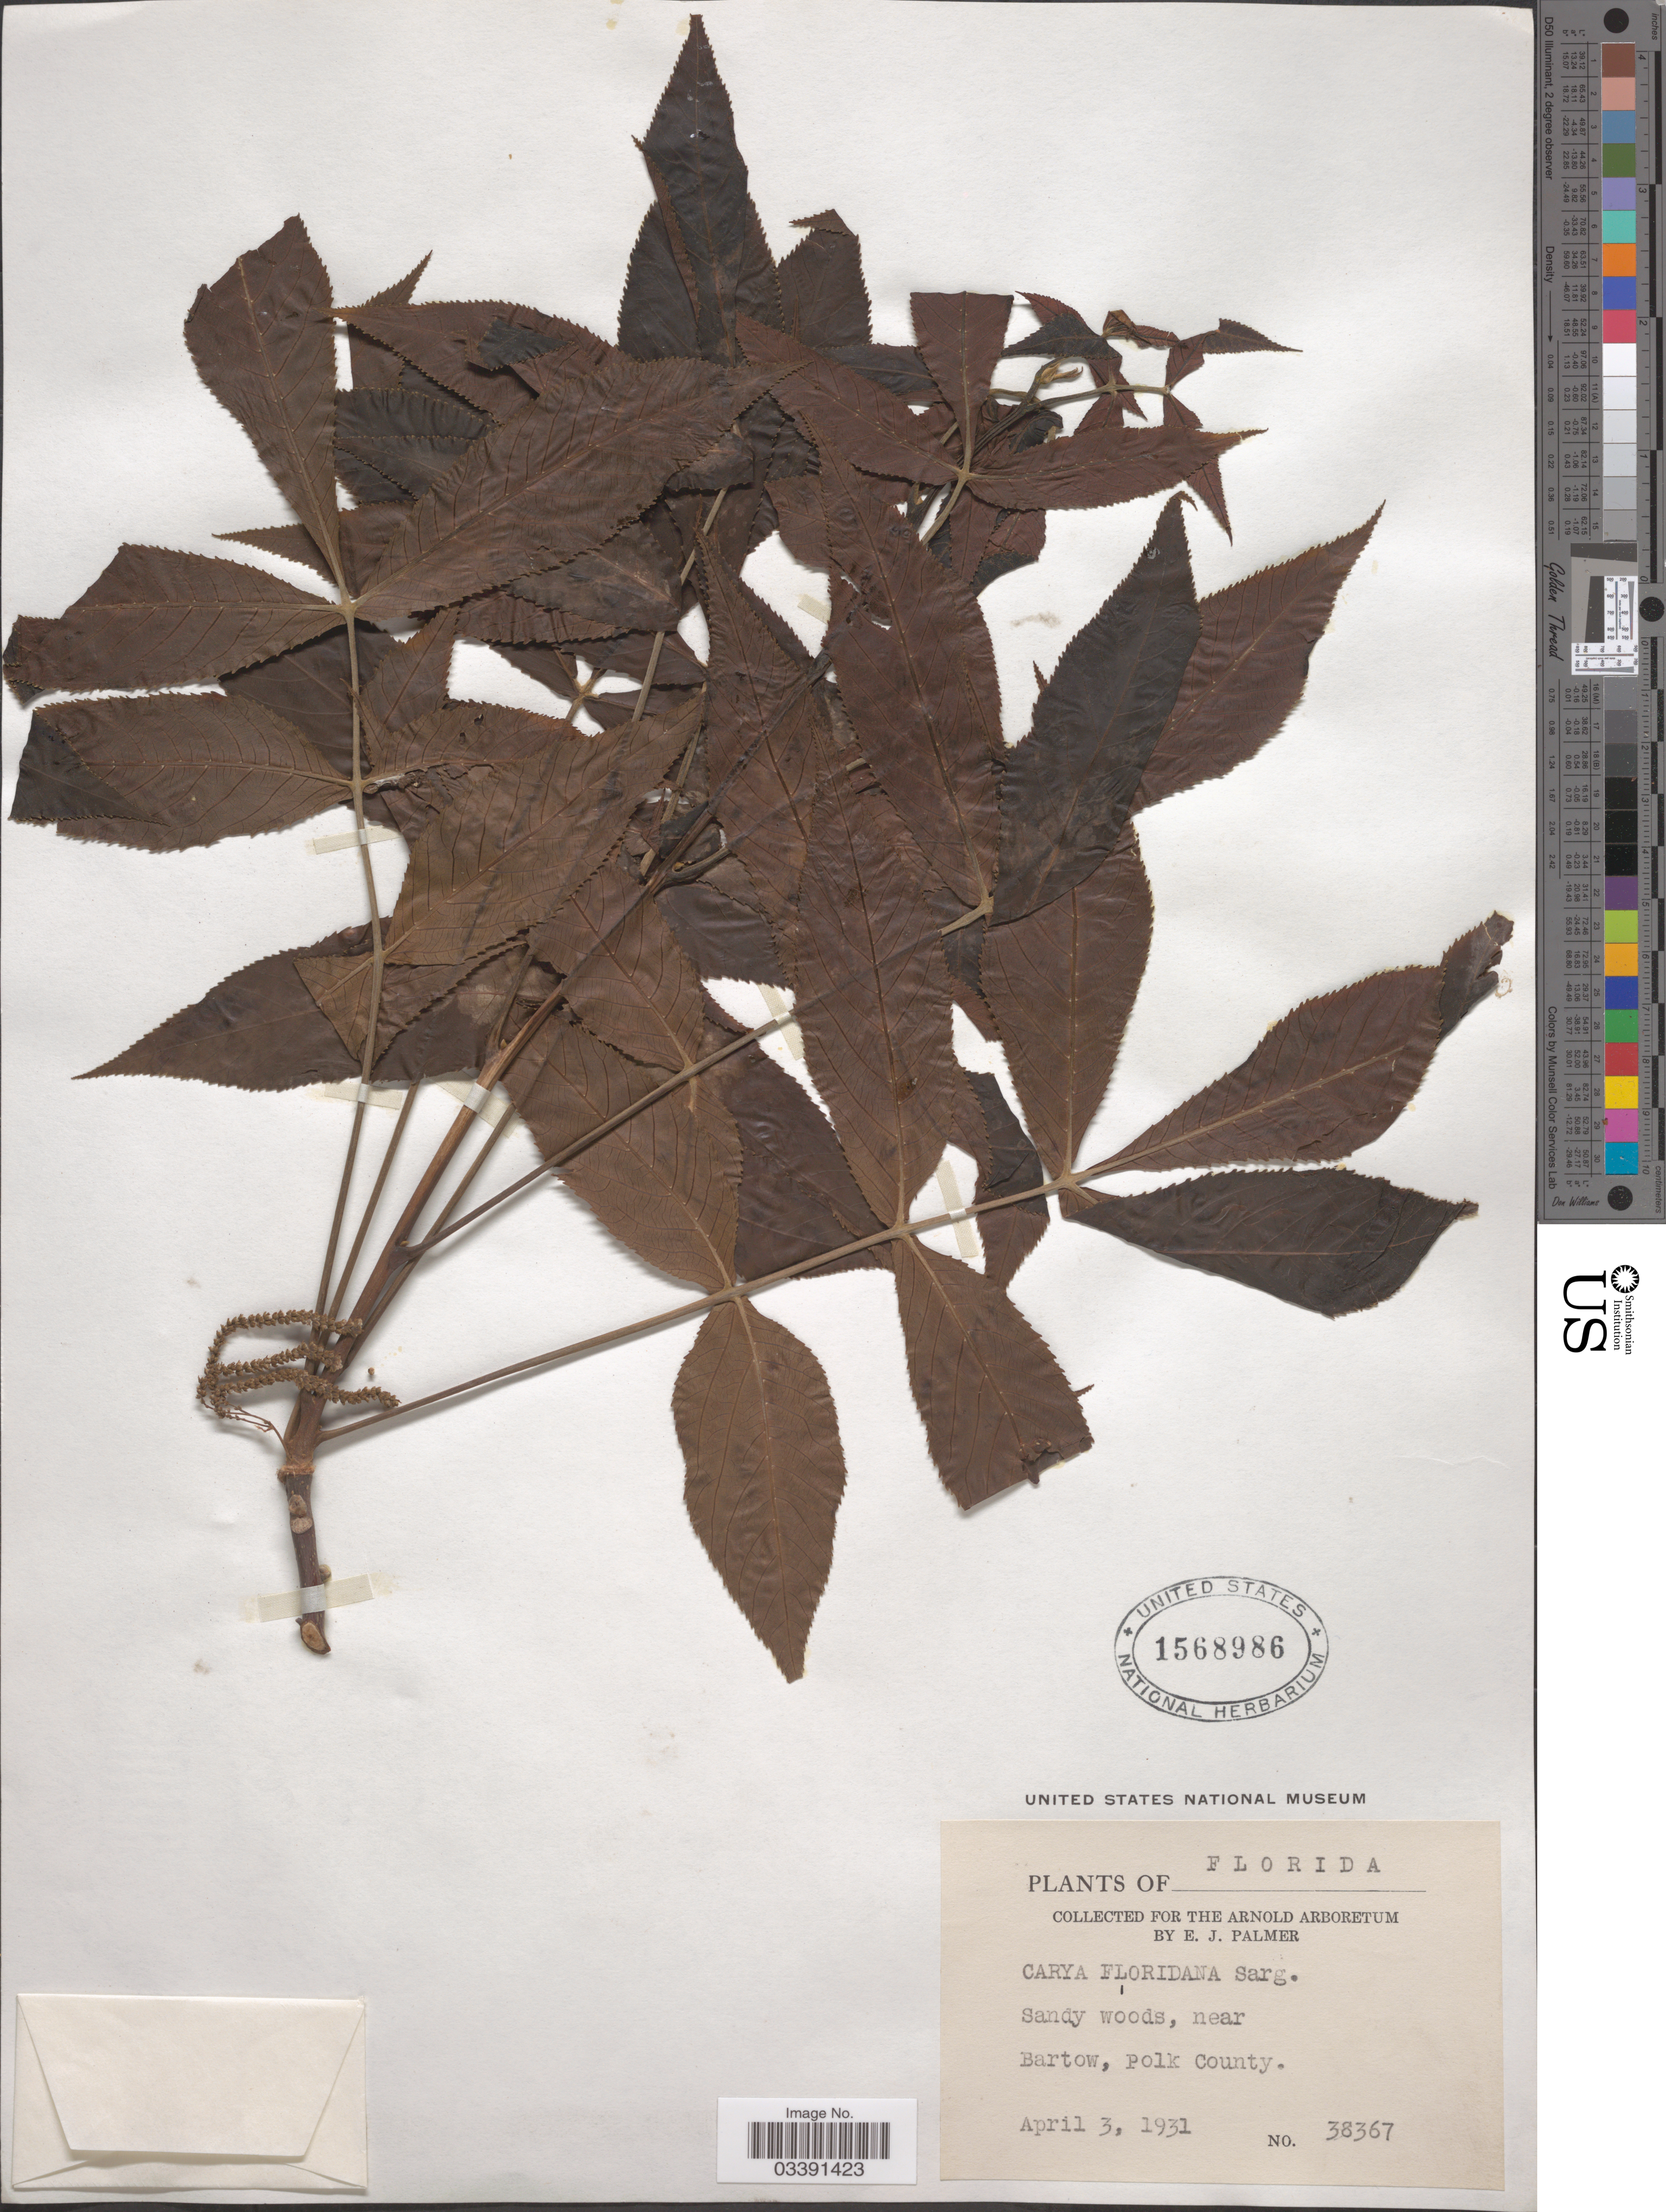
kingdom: Plantae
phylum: Tracheophyta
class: Magnoliopsida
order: Fagales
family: Juglandaceae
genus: Carya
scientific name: Carya floridana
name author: Sarg.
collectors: E. J. Palmer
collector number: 38367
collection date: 1931-04-03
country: United States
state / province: Florida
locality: Sandy woods, near Bartow, Polk County.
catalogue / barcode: US 1568986